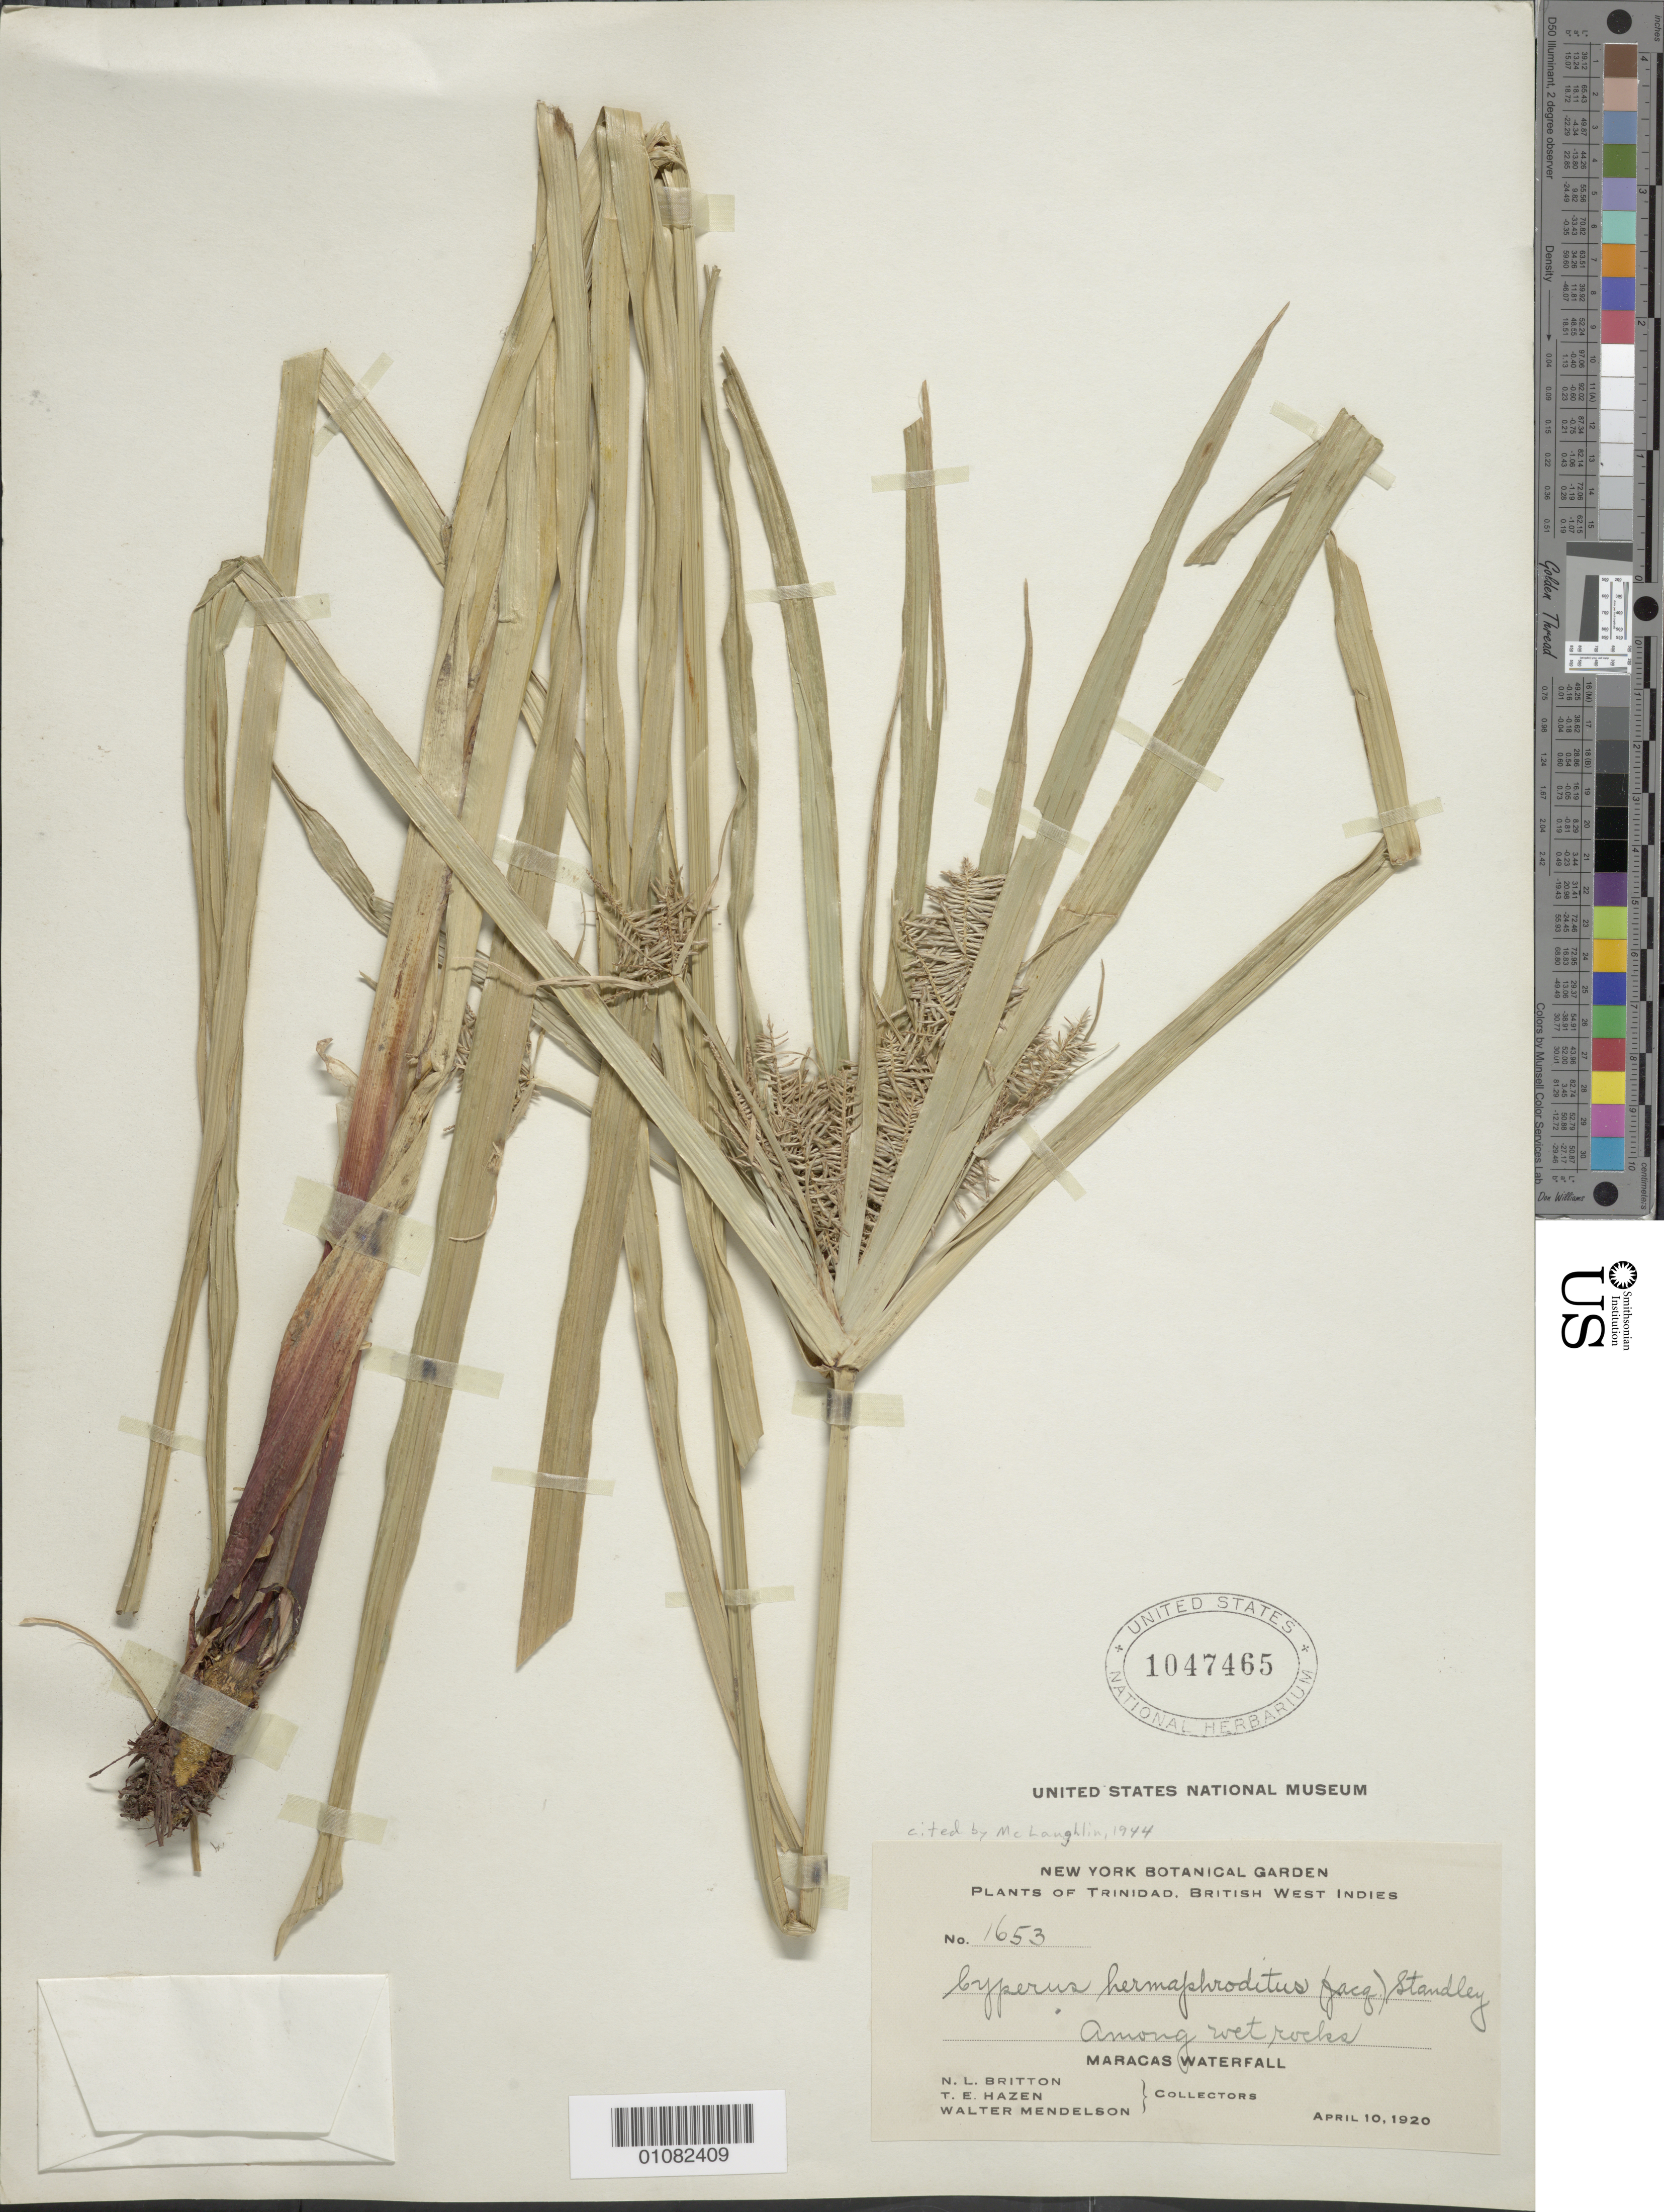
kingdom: Plantae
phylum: Tracheophyta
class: Liliopsida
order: Poales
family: Cyperaceae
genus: Cyperus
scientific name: Cyperus hermaphroditus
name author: (Jacq.) Standl.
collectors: N. Britton, T. E. Hazen & W. Mendelson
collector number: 1653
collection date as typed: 10 Apr 1920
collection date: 1920-04-10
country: Trinidad and Tobago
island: Trinidad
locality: Maracas Waterfall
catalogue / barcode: US 1047465